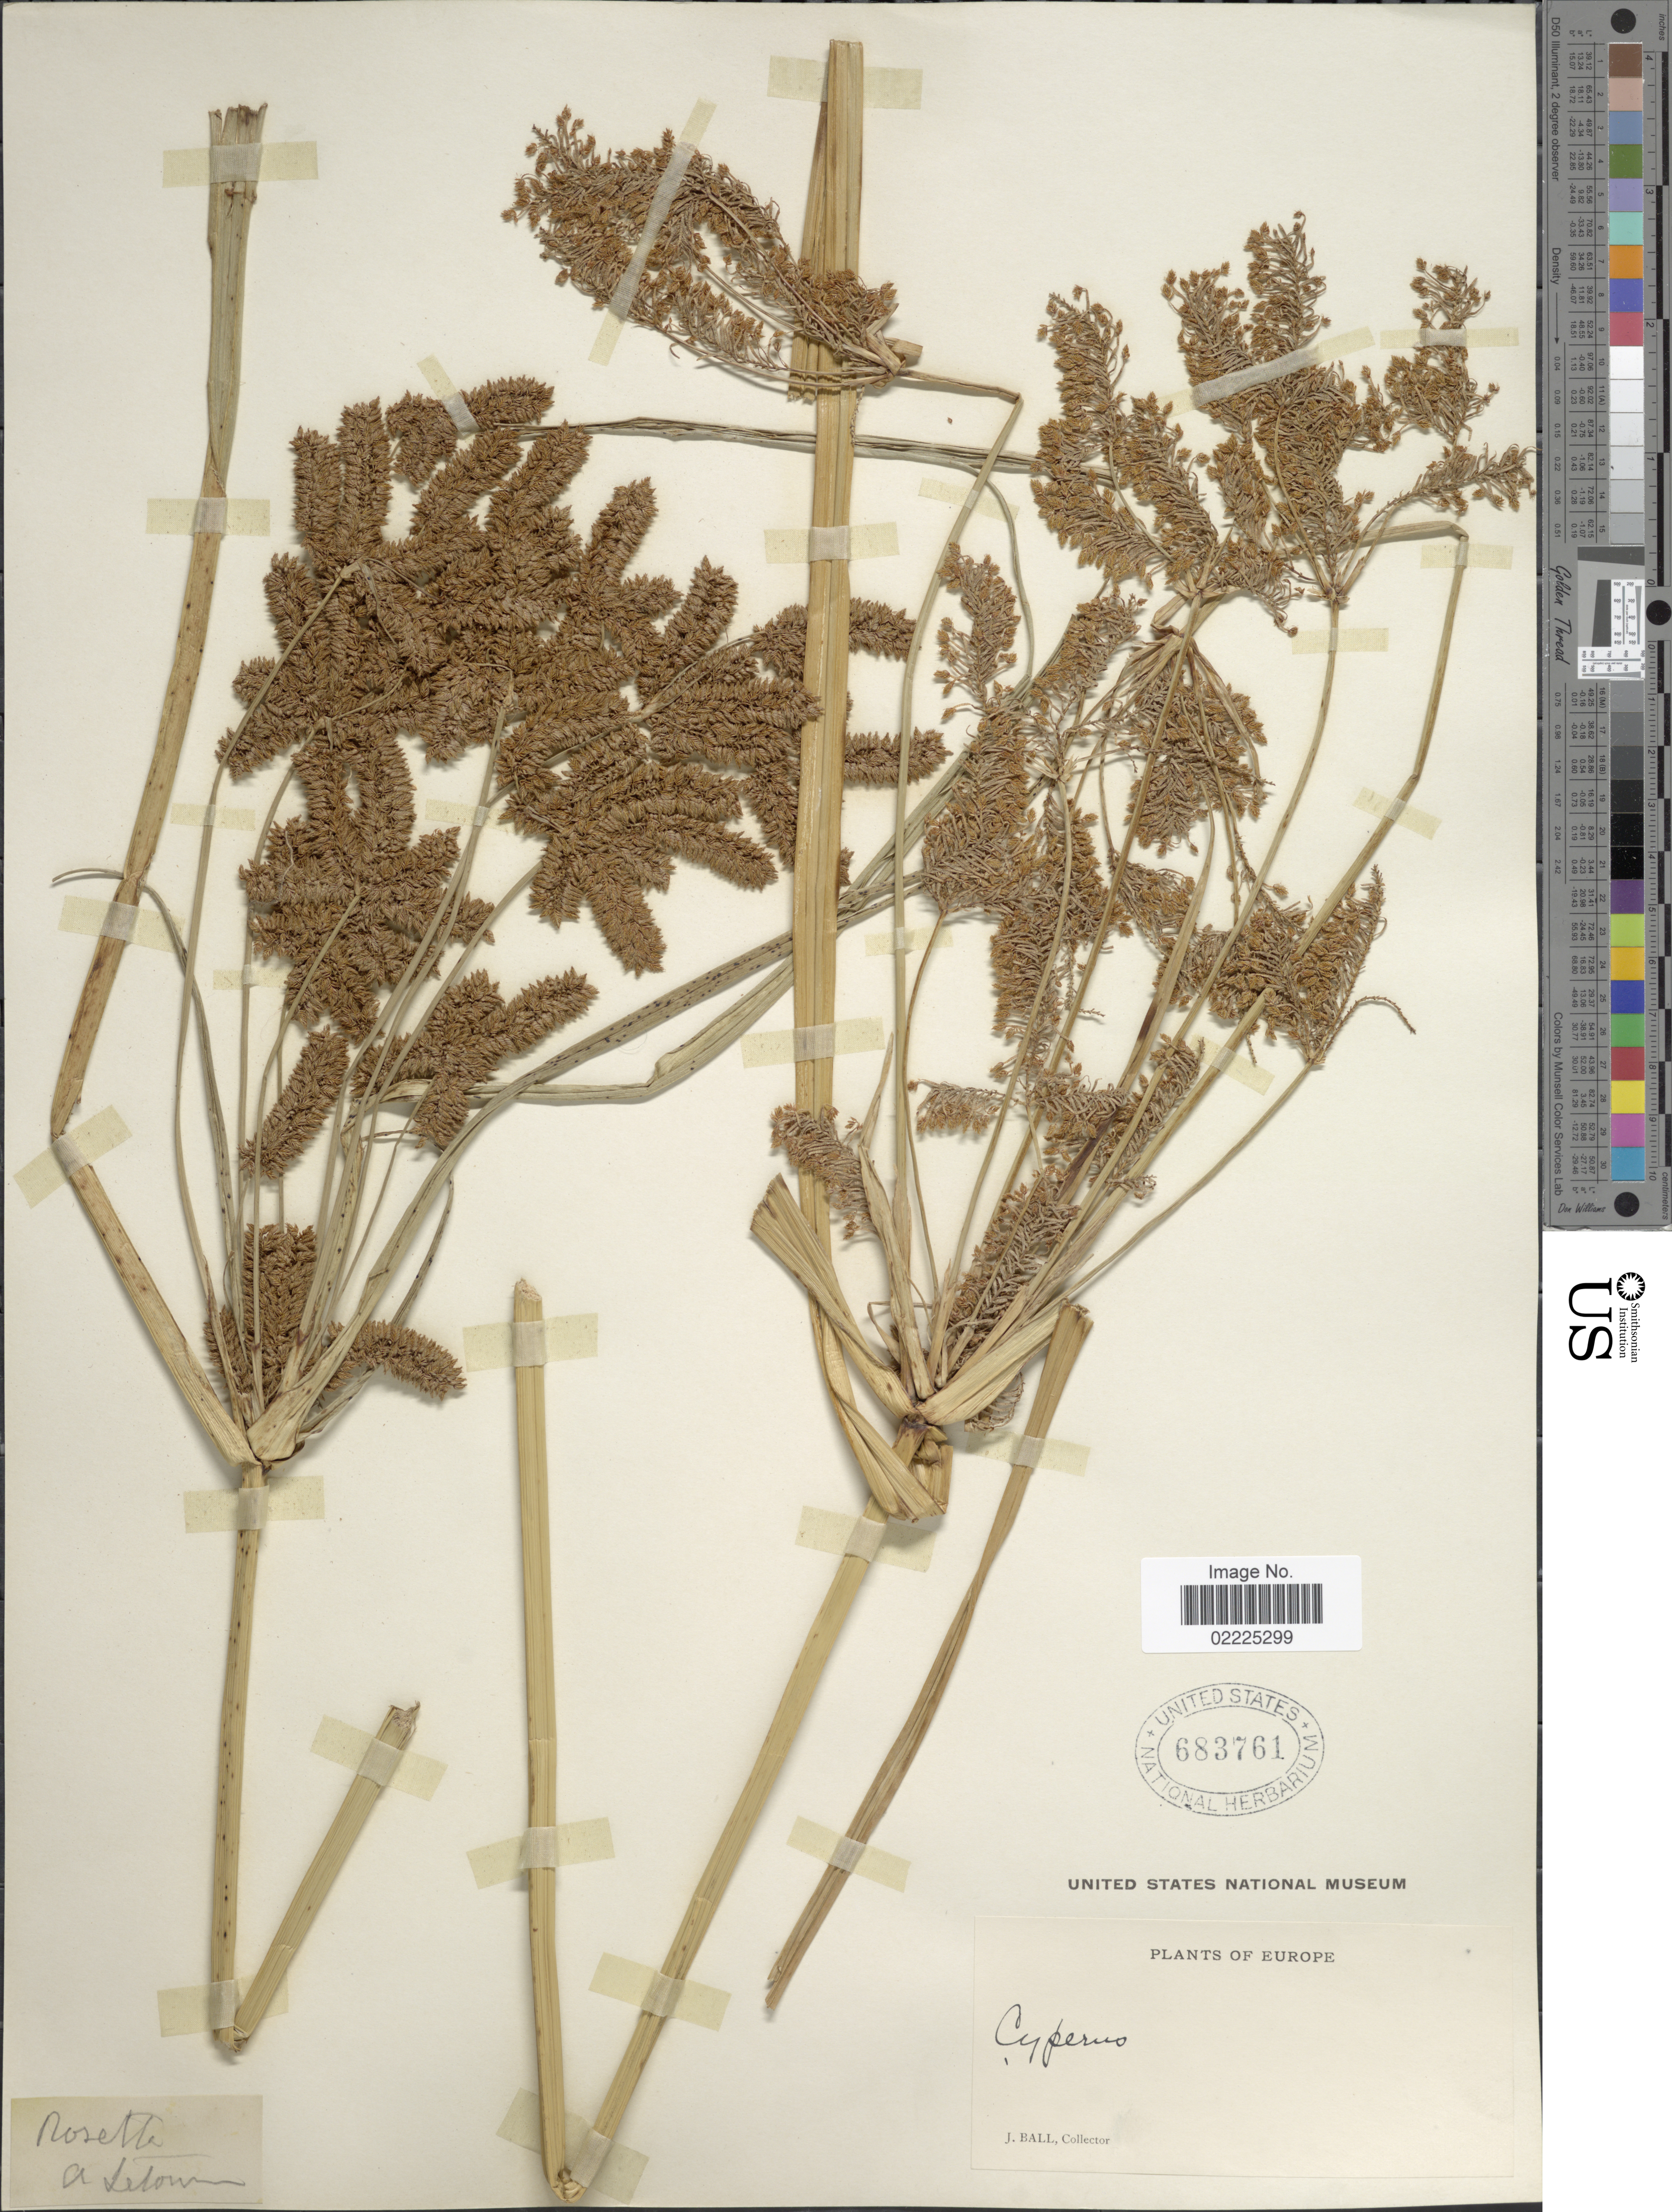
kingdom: Plantae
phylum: Tracheophyta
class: Liliopsida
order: Poales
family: Cyperaceae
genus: Cyperus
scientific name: Cyperus alopecuroides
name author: Rottb.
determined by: Strong, Mark T., (BOT), Smithsonian Institution - National Museum of Natural History (UNITED STATES)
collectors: J. Ball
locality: Europe, Rosette a Lebon [interpreted] [unsure placement]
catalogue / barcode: US 683761